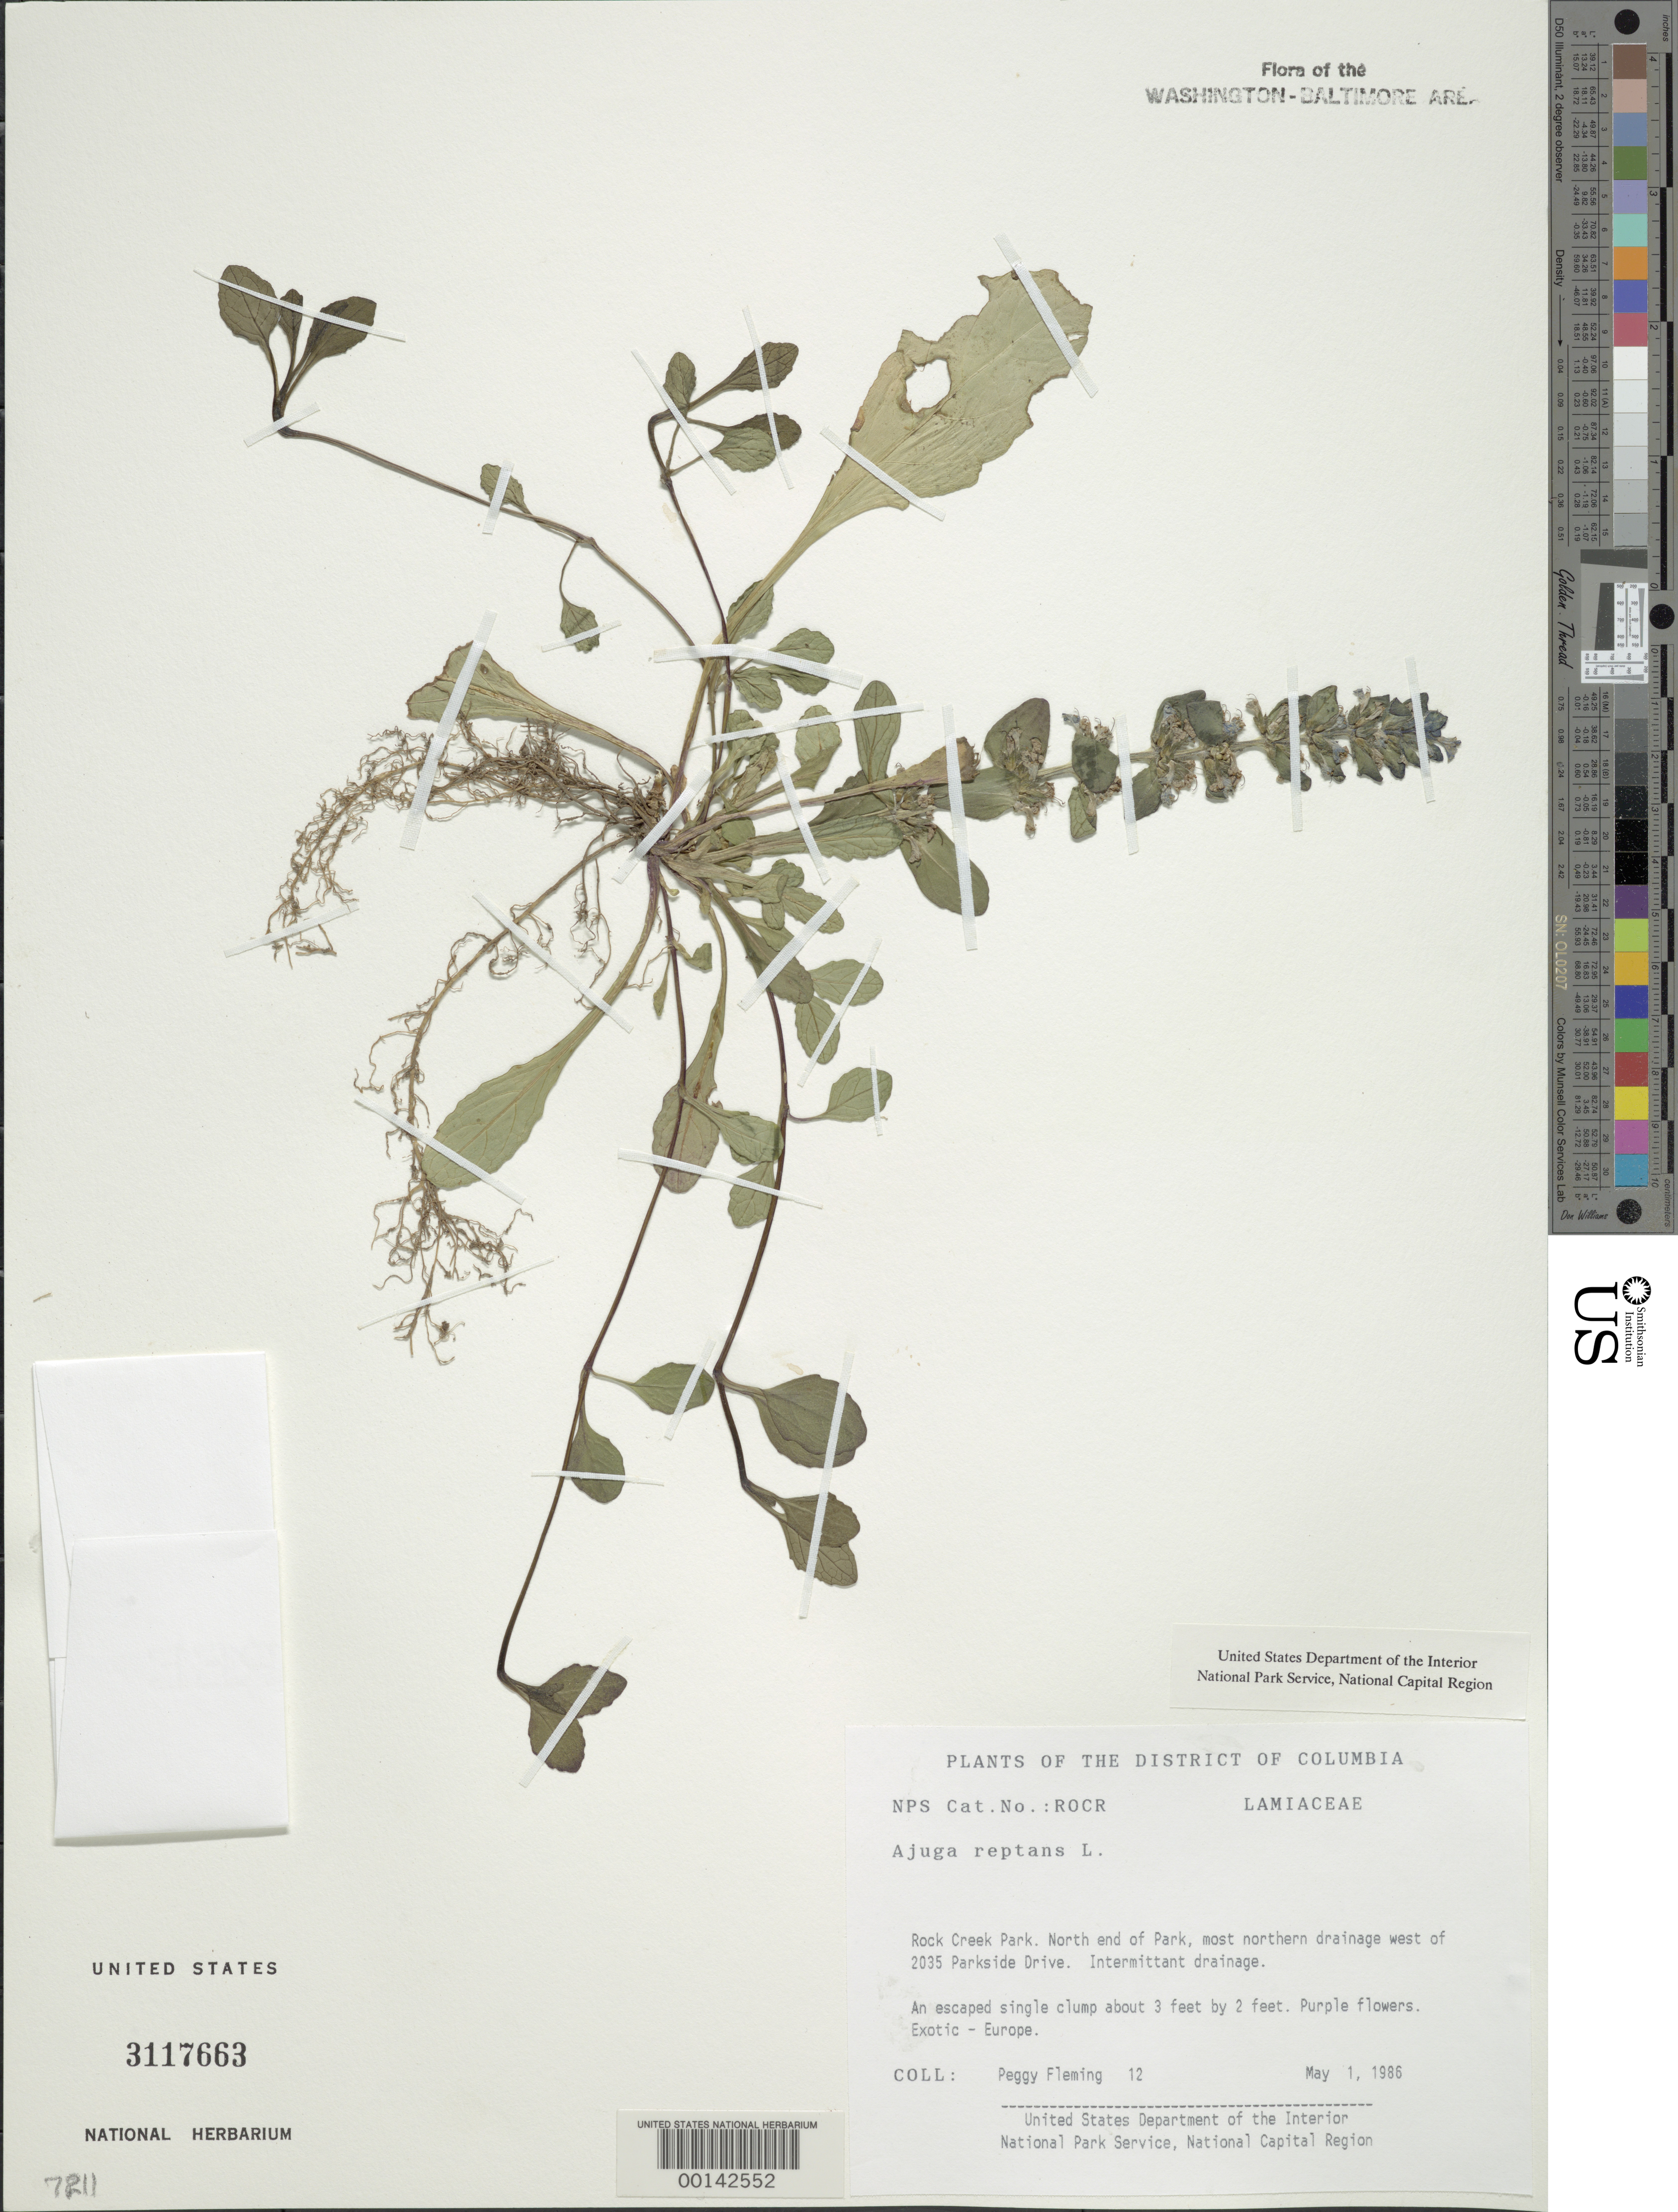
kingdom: Plantae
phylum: Tracheophyta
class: Magnoliopsida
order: Lamiales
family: Lamiaceae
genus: Ajuga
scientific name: Ajuga reptans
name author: L.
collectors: P. Fleming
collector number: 12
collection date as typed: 01 May 1986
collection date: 1986-05-01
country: United States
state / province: District of Columbia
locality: Rock Creek Park. North end of park, most northern drainage west of 2035 Parkside Drive. Rock Creek Park and vicinity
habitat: Intermittant drainage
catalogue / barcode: US 3117663